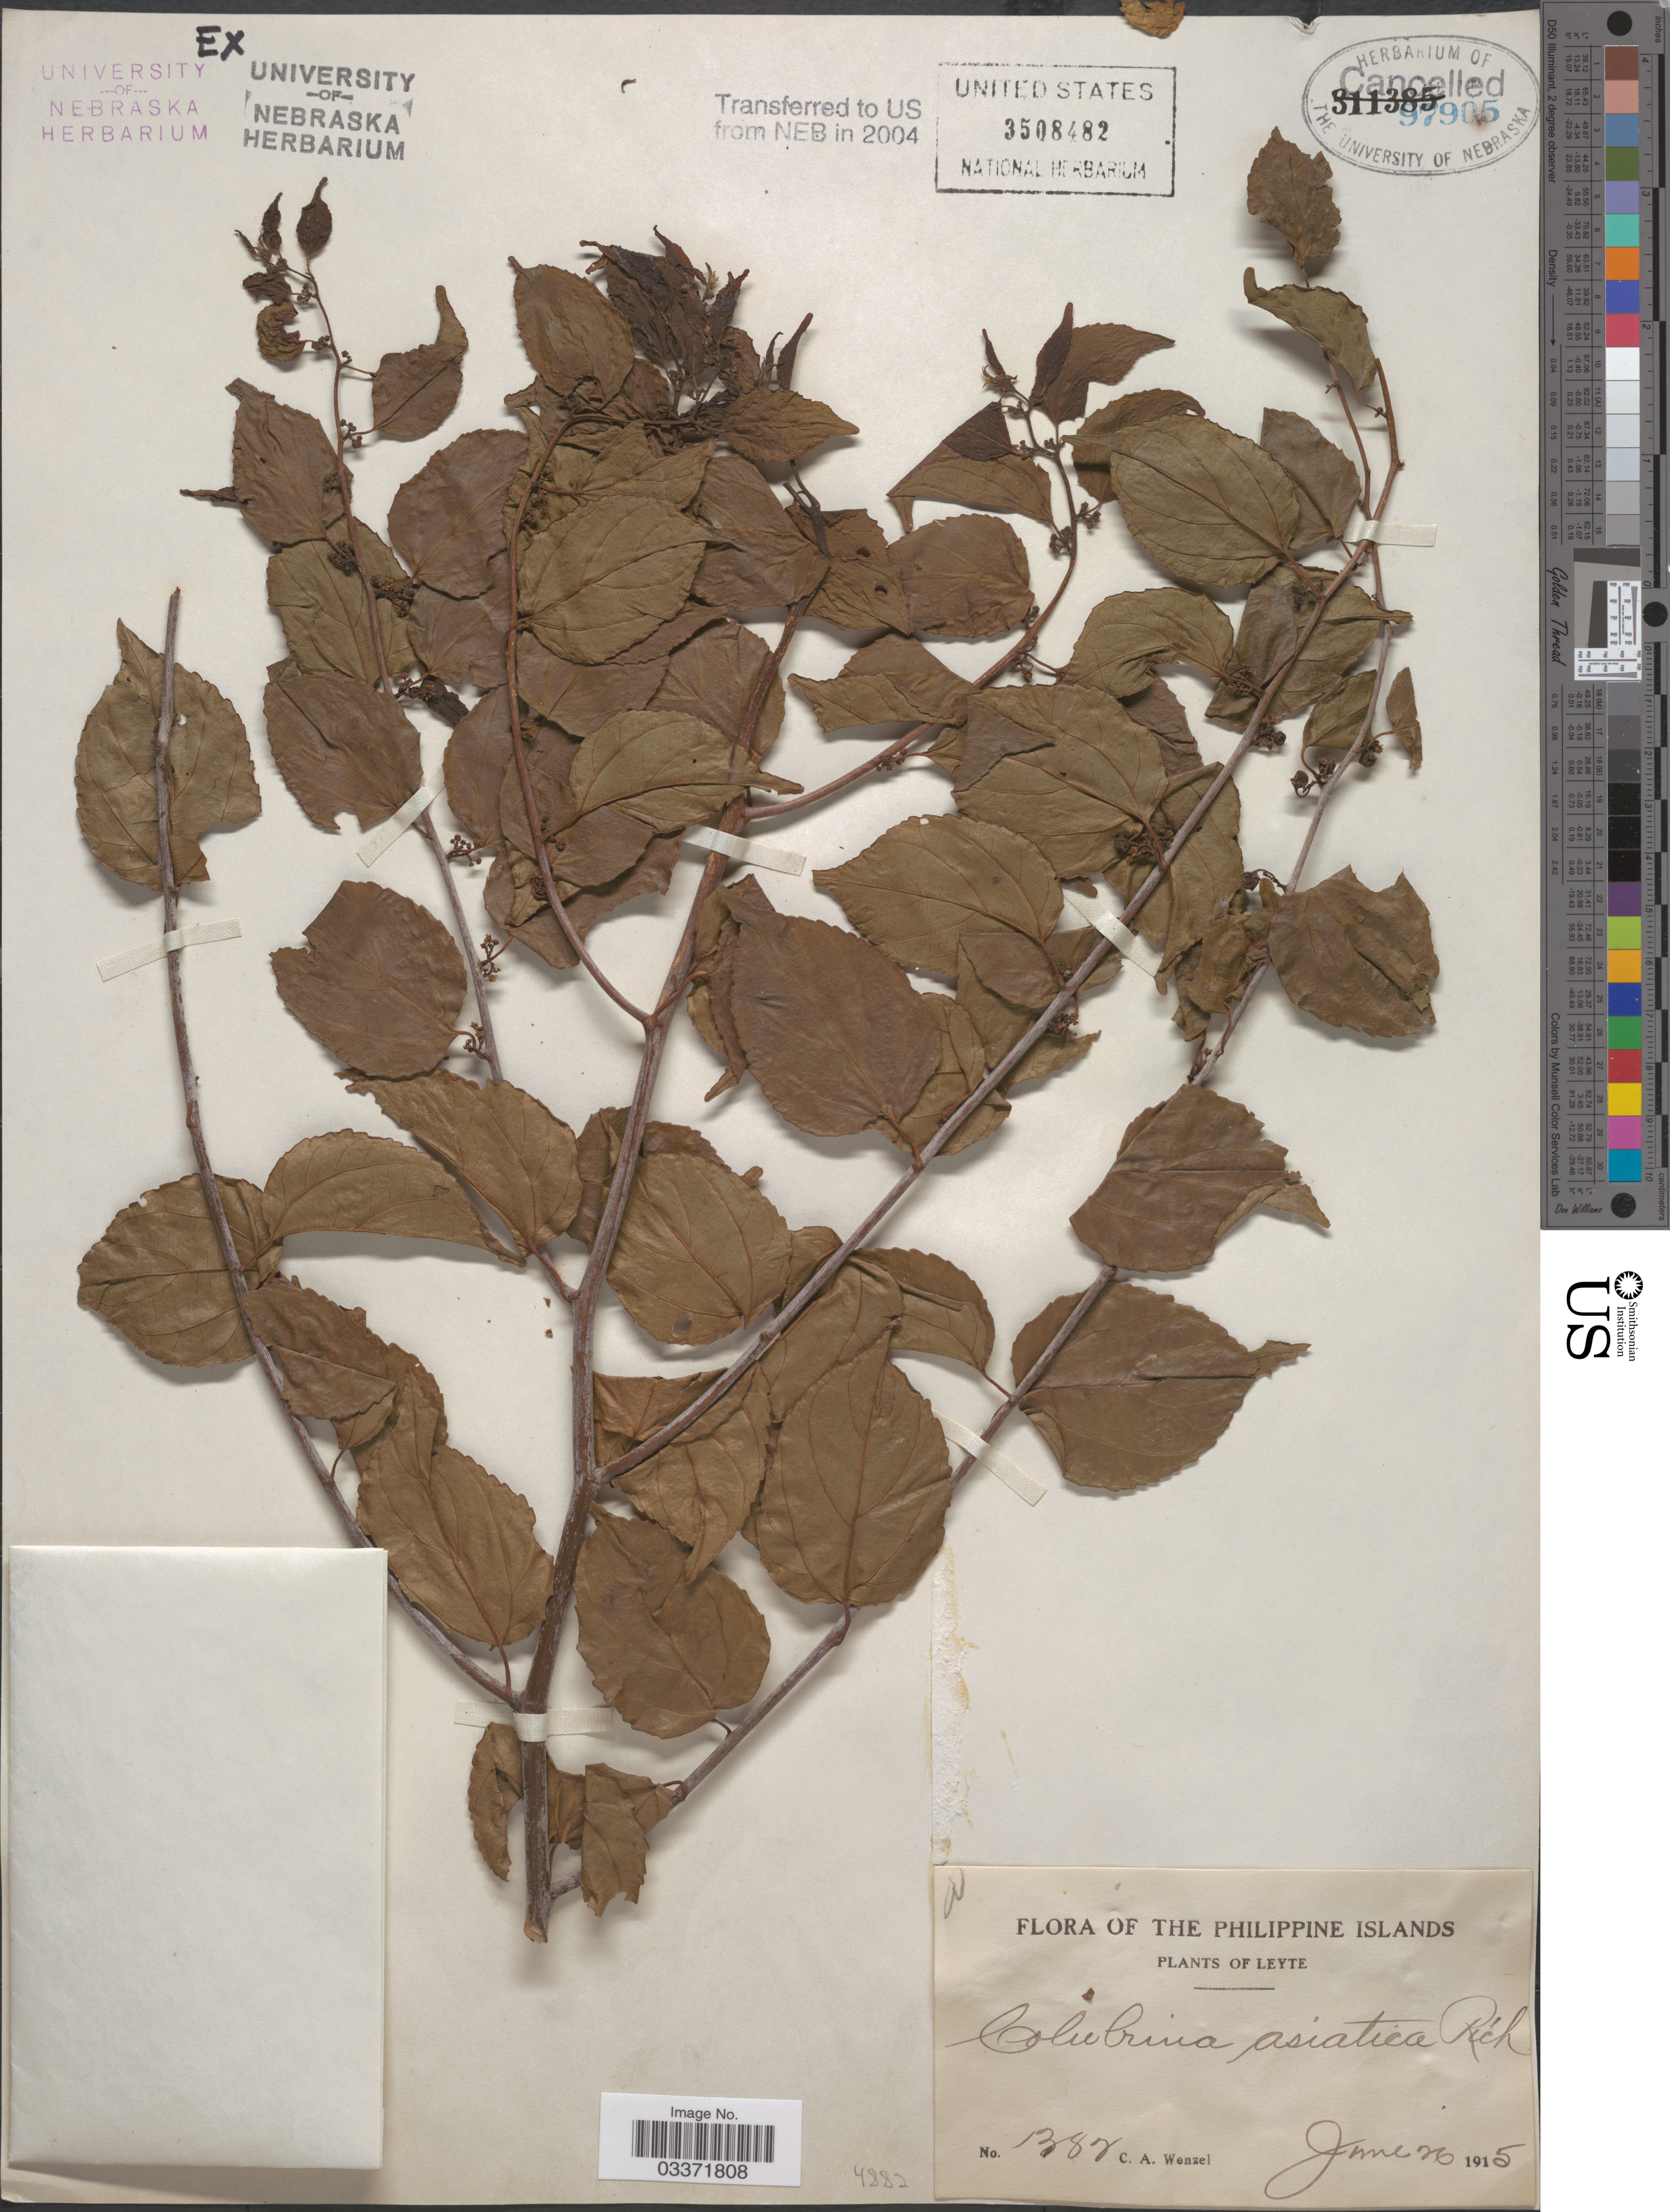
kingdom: Plantae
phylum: Tracheophyta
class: Magnoliopsida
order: Rosales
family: Rhamnaceae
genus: Colubrina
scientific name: Colubrina asiatica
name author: (L.) Brongn.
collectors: C. Wenzel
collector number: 1382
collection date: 1915-06-26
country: Philippines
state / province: Eastern Visayas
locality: Leyte.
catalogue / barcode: US 3508482